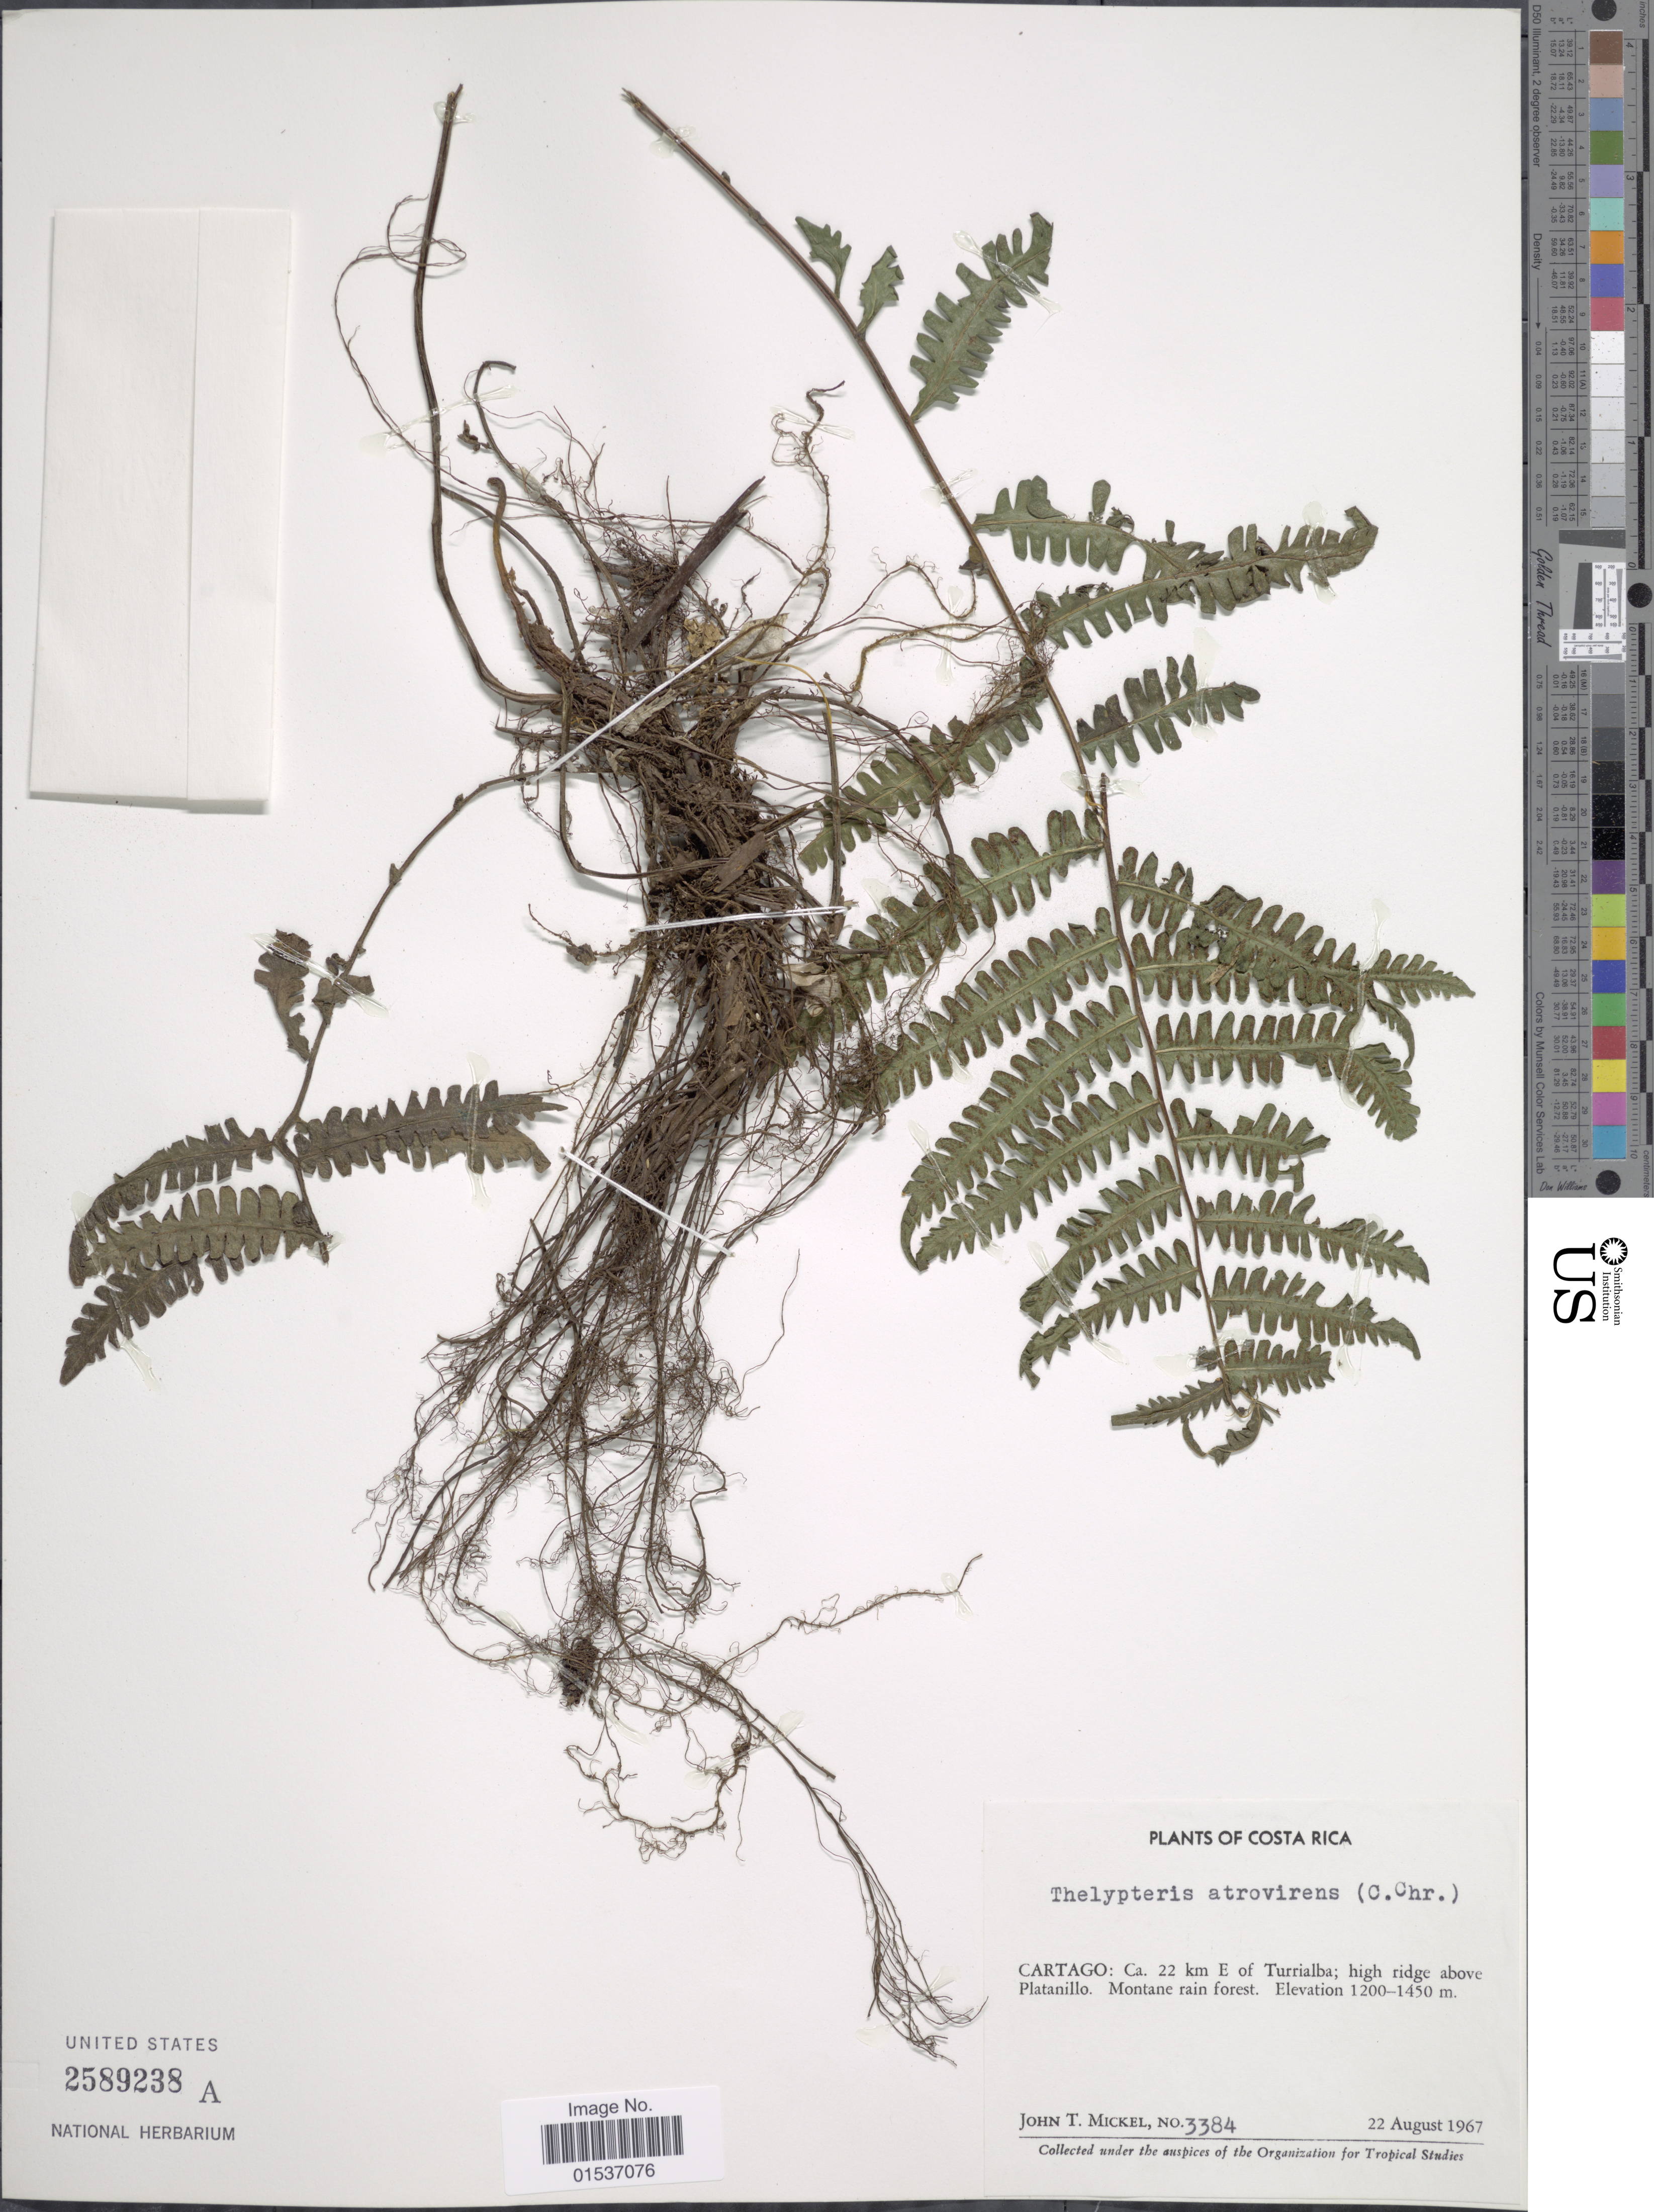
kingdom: Plantae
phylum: Tracheophyta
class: Polypodiopsida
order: Polypodiales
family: Thelypteridaceae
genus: Thelypteris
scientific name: Thelypteris atrovirens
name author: (C. Chr.) C.F. Reed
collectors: J. T. Mickel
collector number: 3384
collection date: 1967-08-22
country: Costa Rica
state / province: Cartago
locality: Costa Rica. Cartago: Ca. 22 km E of Turrialba; high ridge above Plantanillo. Montane rain forest.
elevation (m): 1200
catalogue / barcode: US 2589238A